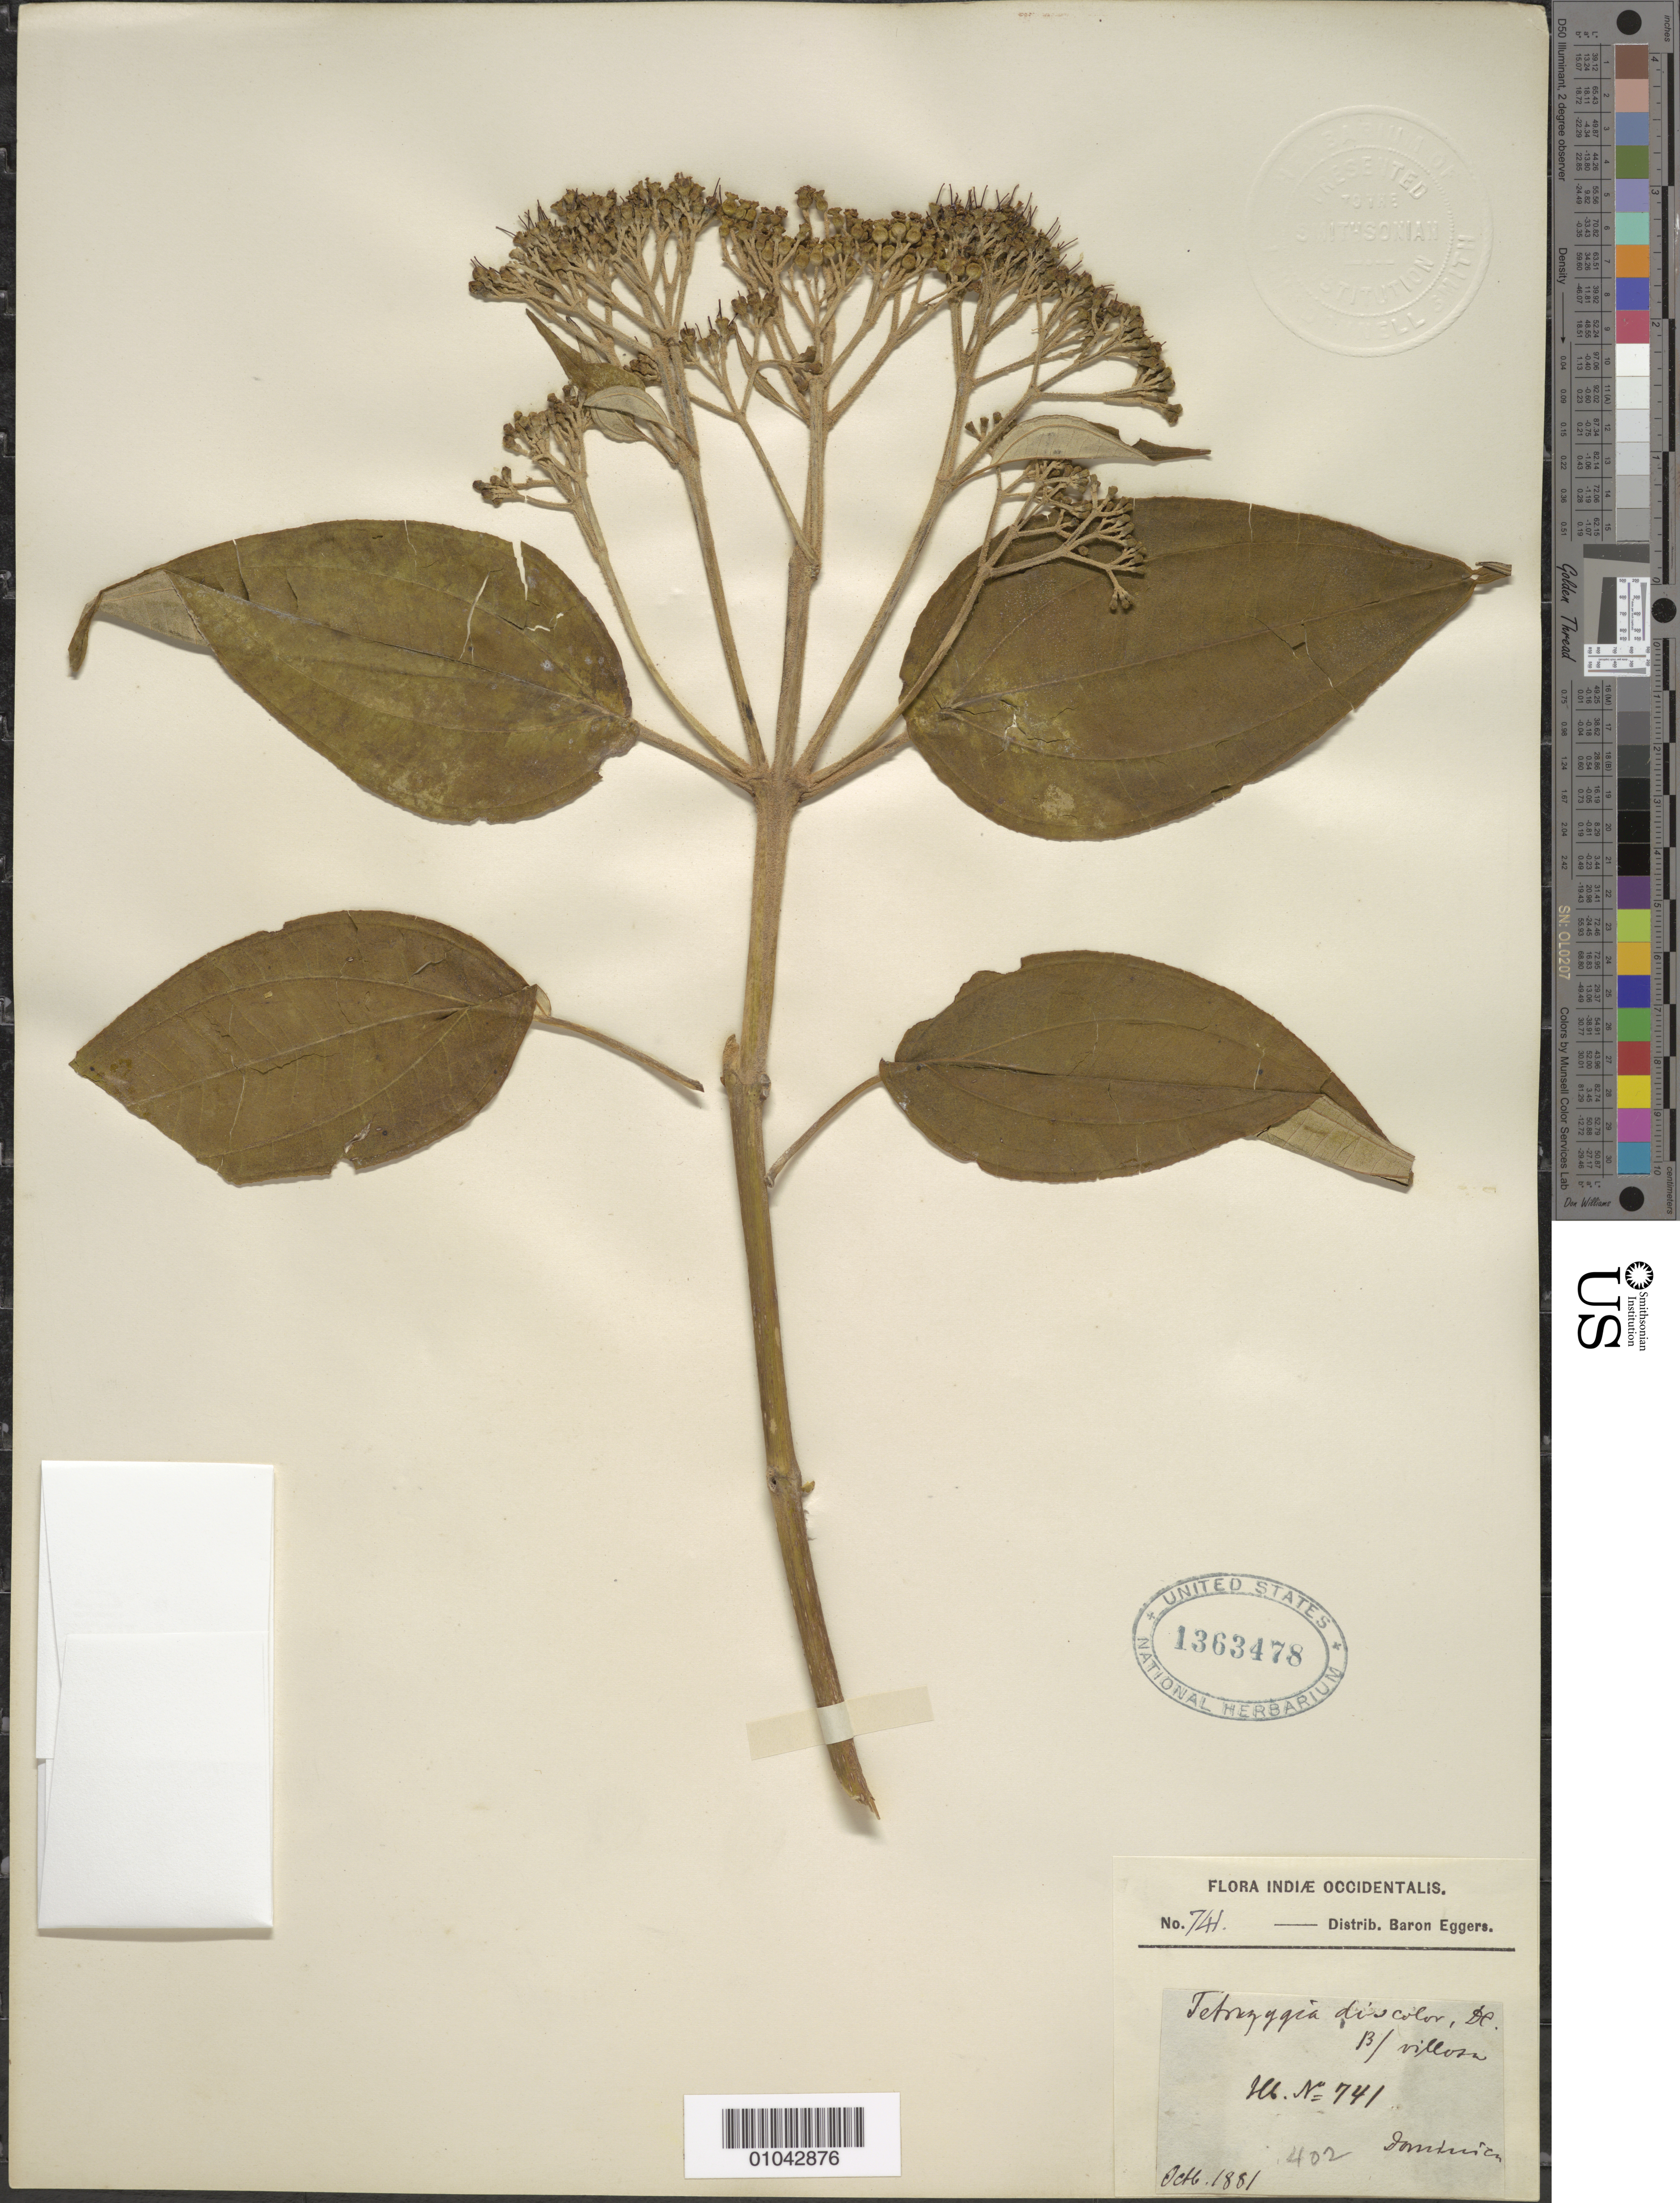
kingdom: Plantae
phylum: Tracheophyta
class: Magnoliopsida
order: Myrtales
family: Melastomataceae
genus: Tetrazygia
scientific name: Tetrazygia discolor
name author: (L.) DC.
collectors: H. F. A. von Eggers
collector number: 741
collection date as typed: Oct 1881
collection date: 1881-10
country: Dominica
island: Dominica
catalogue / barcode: US 1363478